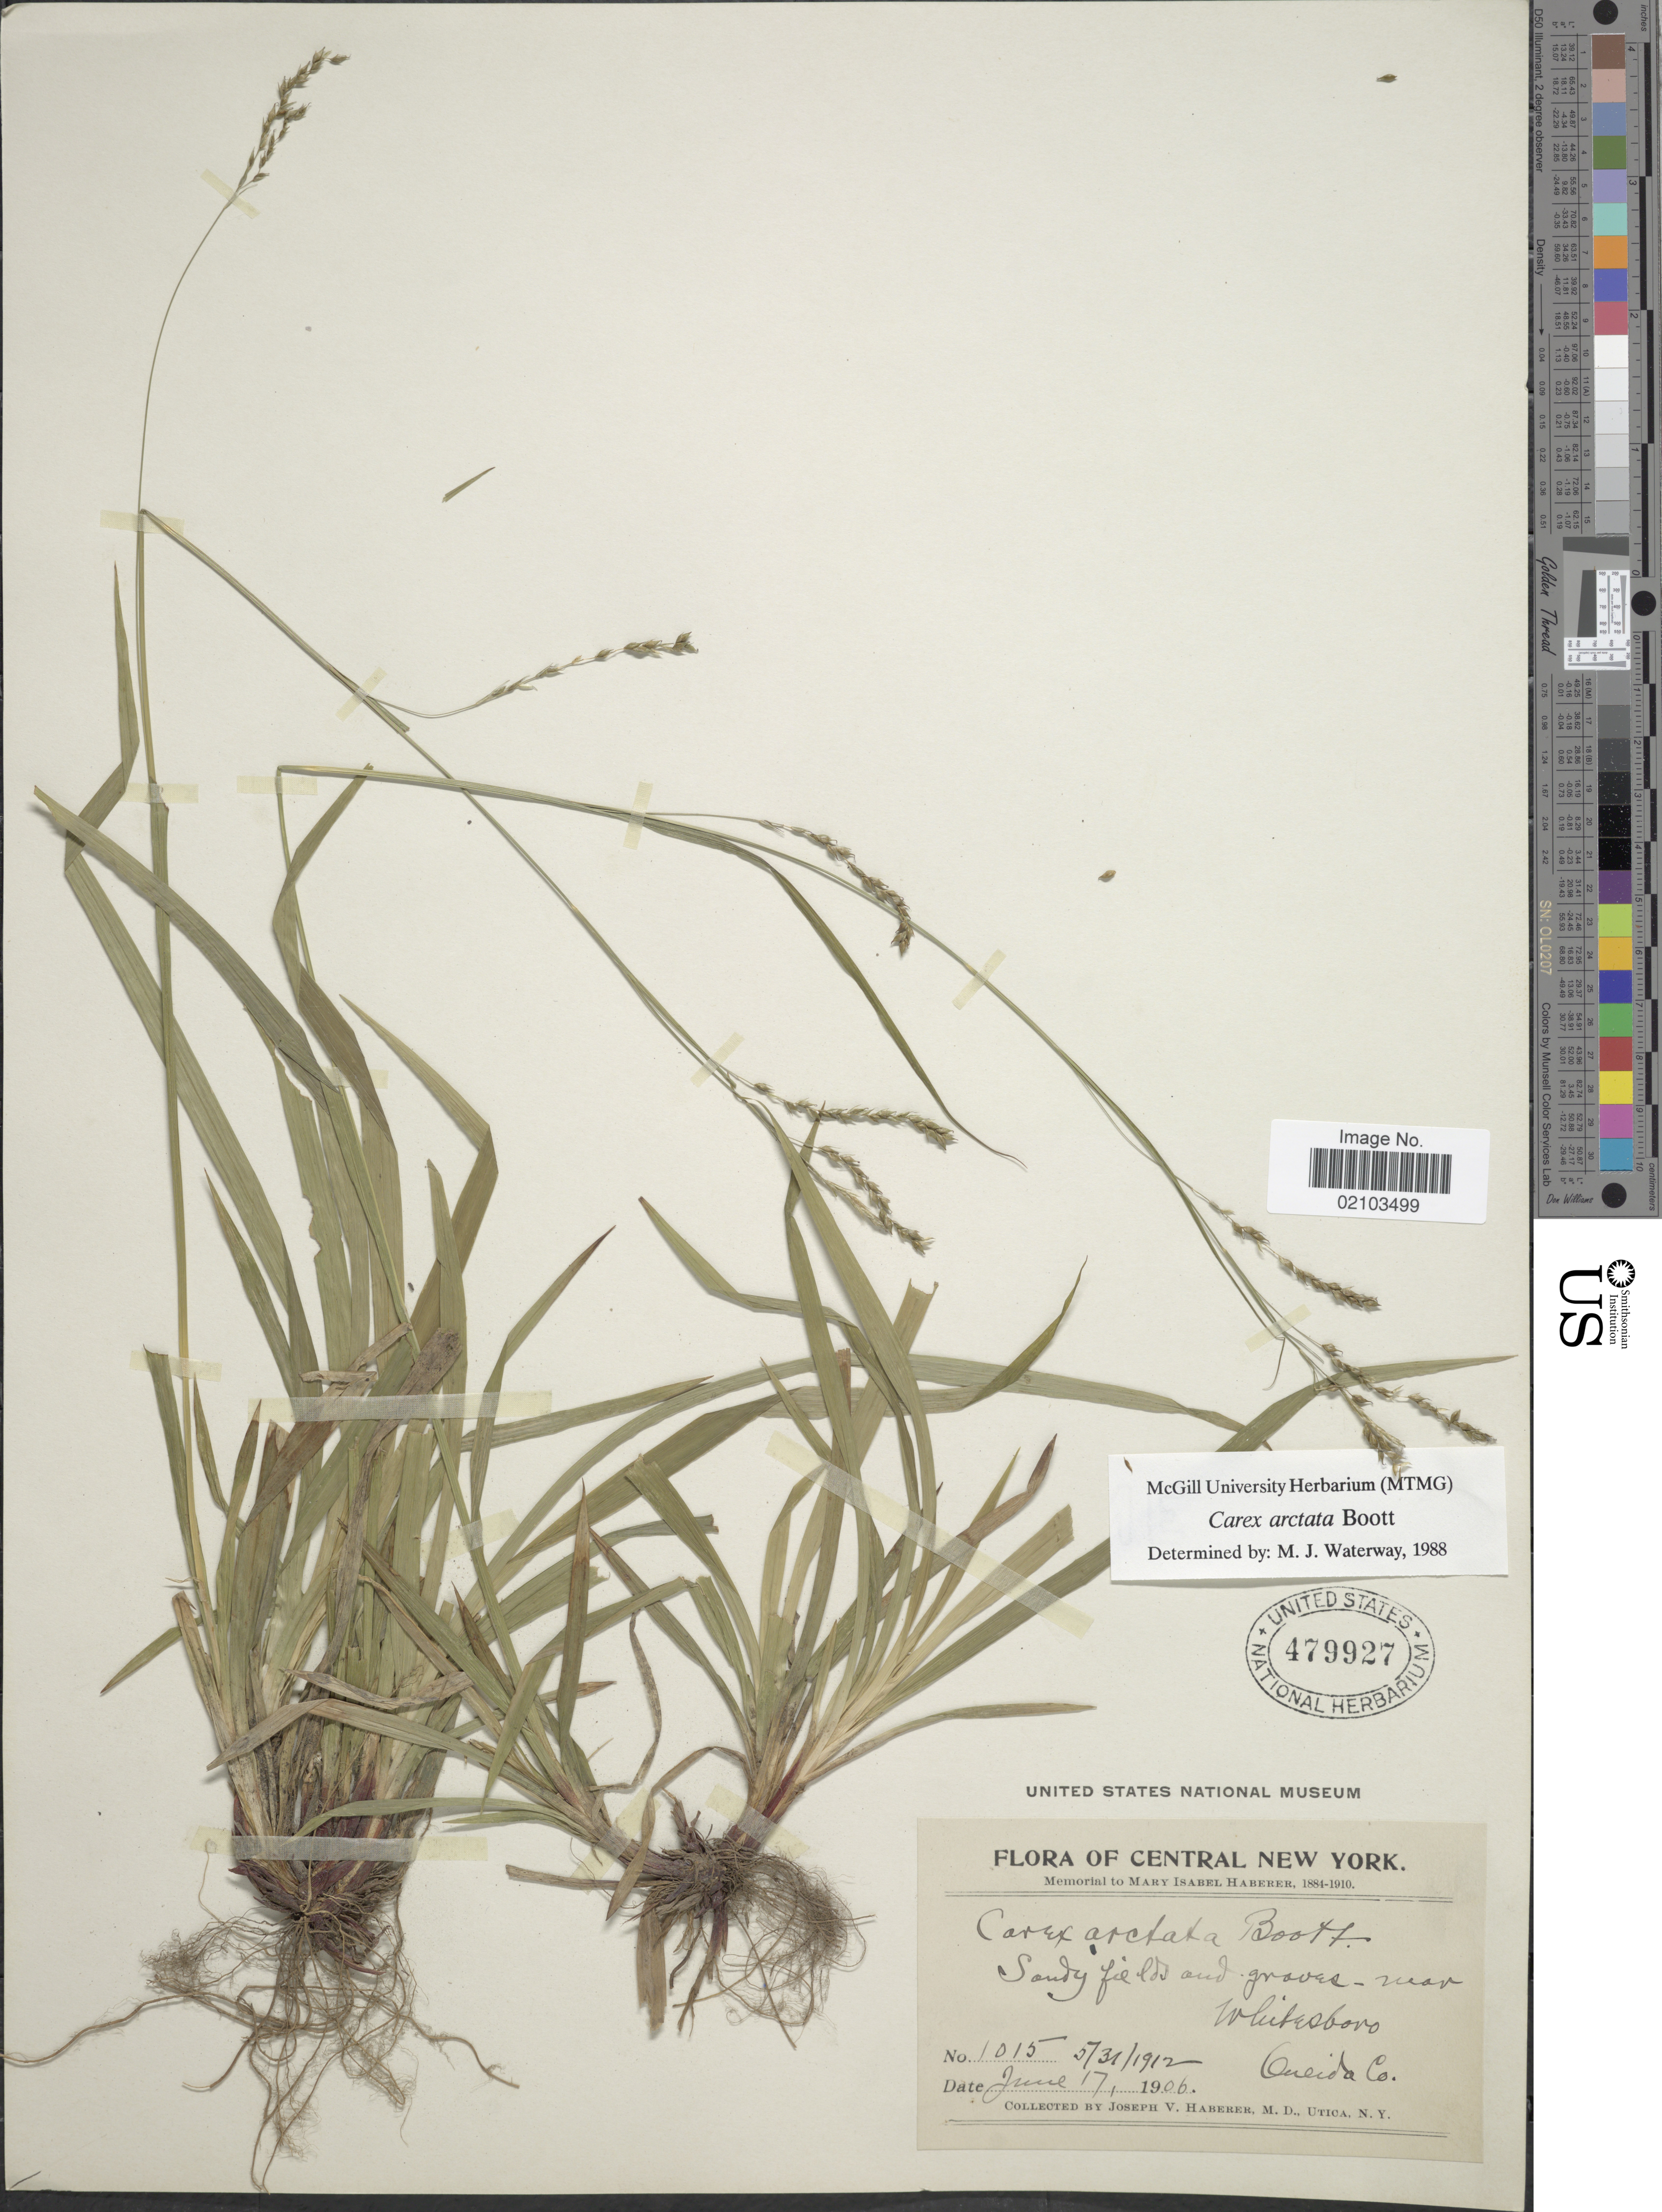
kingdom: Plantae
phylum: Tracheophyta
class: Liliopsida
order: Poales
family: Cyperaceae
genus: Carex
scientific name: Carex arctata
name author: Boott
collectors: J. V. Haberer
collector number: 1015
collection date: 1912-05-31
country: United States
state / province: New York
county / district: Oneida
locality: Central New York, sandy field and groves-near Whitesboro, Oneida Co.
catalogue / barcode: US 479927